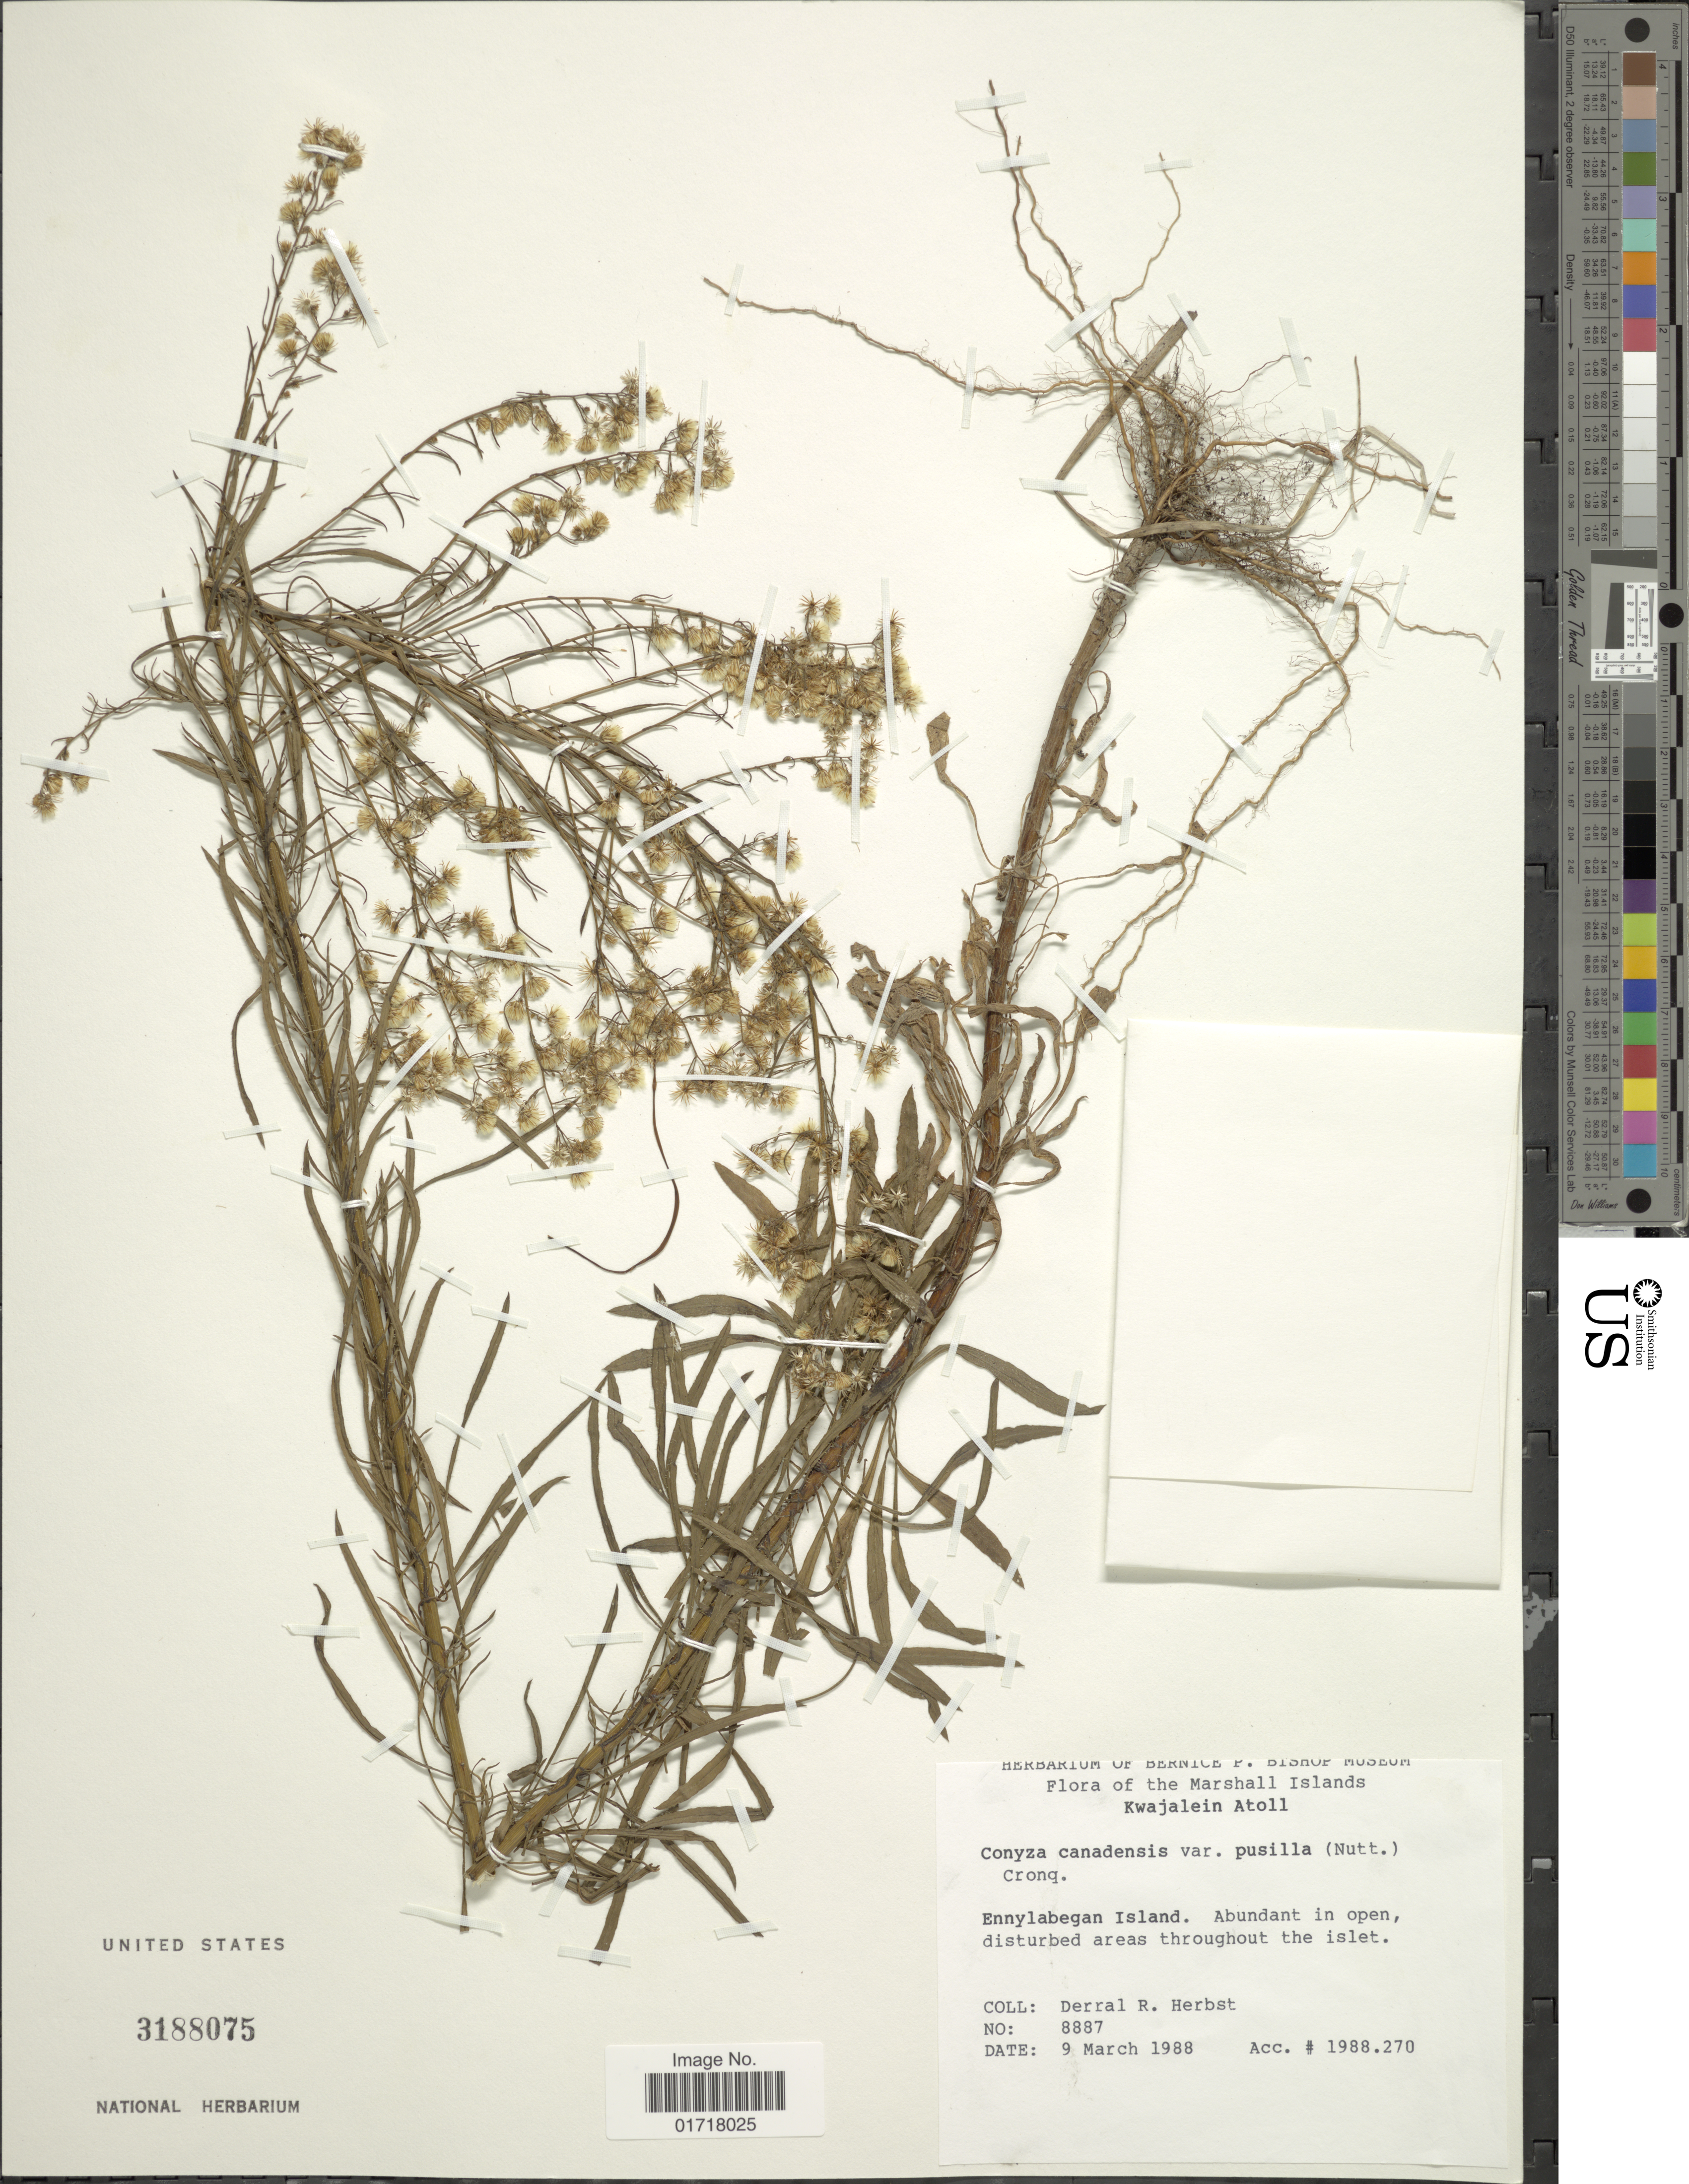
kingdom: Plantae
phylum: Tracheophyta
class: Magnoliopsida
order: Asterales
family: Asteraceae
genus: Erigeron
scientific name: Erigeron canadensis var. pusillus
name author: (Nutt.) Bolvin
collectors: D. R. Herbst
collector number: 8887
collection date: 1988-03-09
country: Marshall Islands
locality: The Marshall Islands, Kwajalein Atoll, Ennylabegan Island, Abundant in open, dusturbed areas throughout the Islet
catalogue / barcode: US 3188075